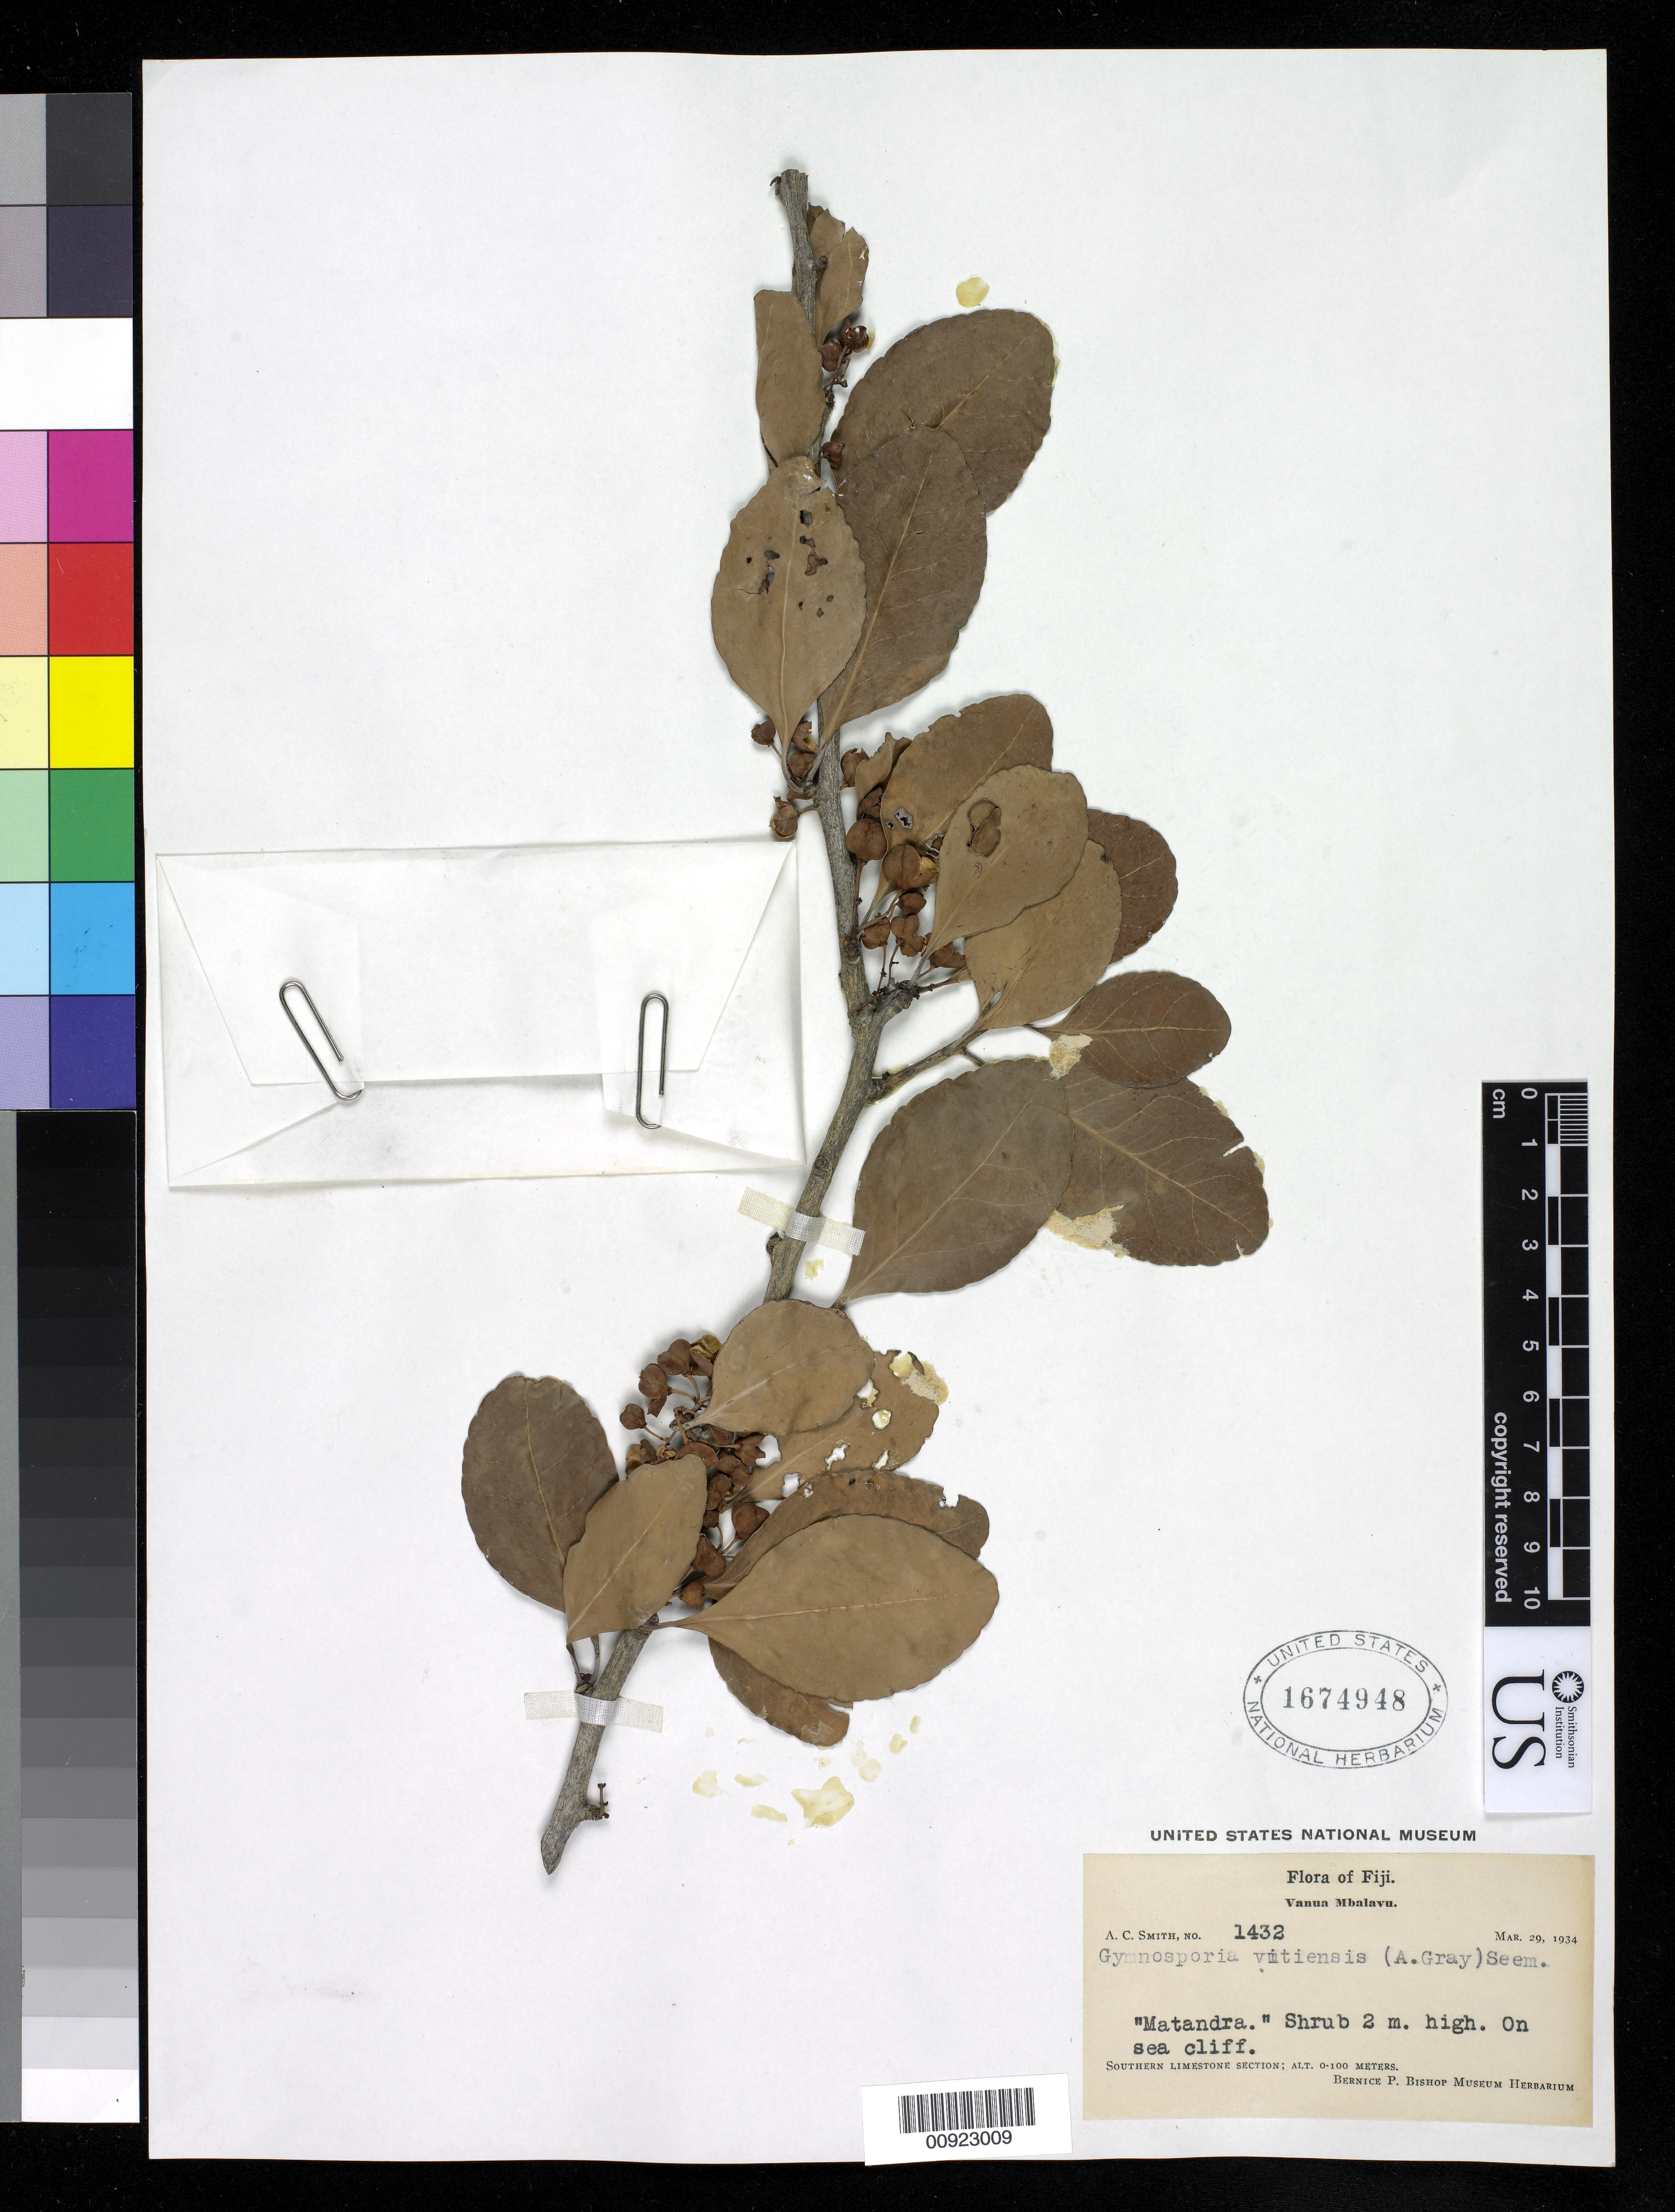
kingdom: Plantae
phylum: Tracheophyta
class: Magnoliopsida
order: Celastrales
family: Celastraceae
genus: Gymnosporia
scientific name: Gymnosporia vitiensis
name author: Seem.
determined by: Wagner, W. L., (BOT), Smithsonian Institution - National Museum of Natural History (UNITED STATES)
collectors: C. A. Smith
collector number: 1432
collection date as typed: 29 Mar 1934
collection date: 1934-03-29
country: Fiji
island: Vanua Balavu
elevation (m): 0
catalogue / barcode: US 1674948